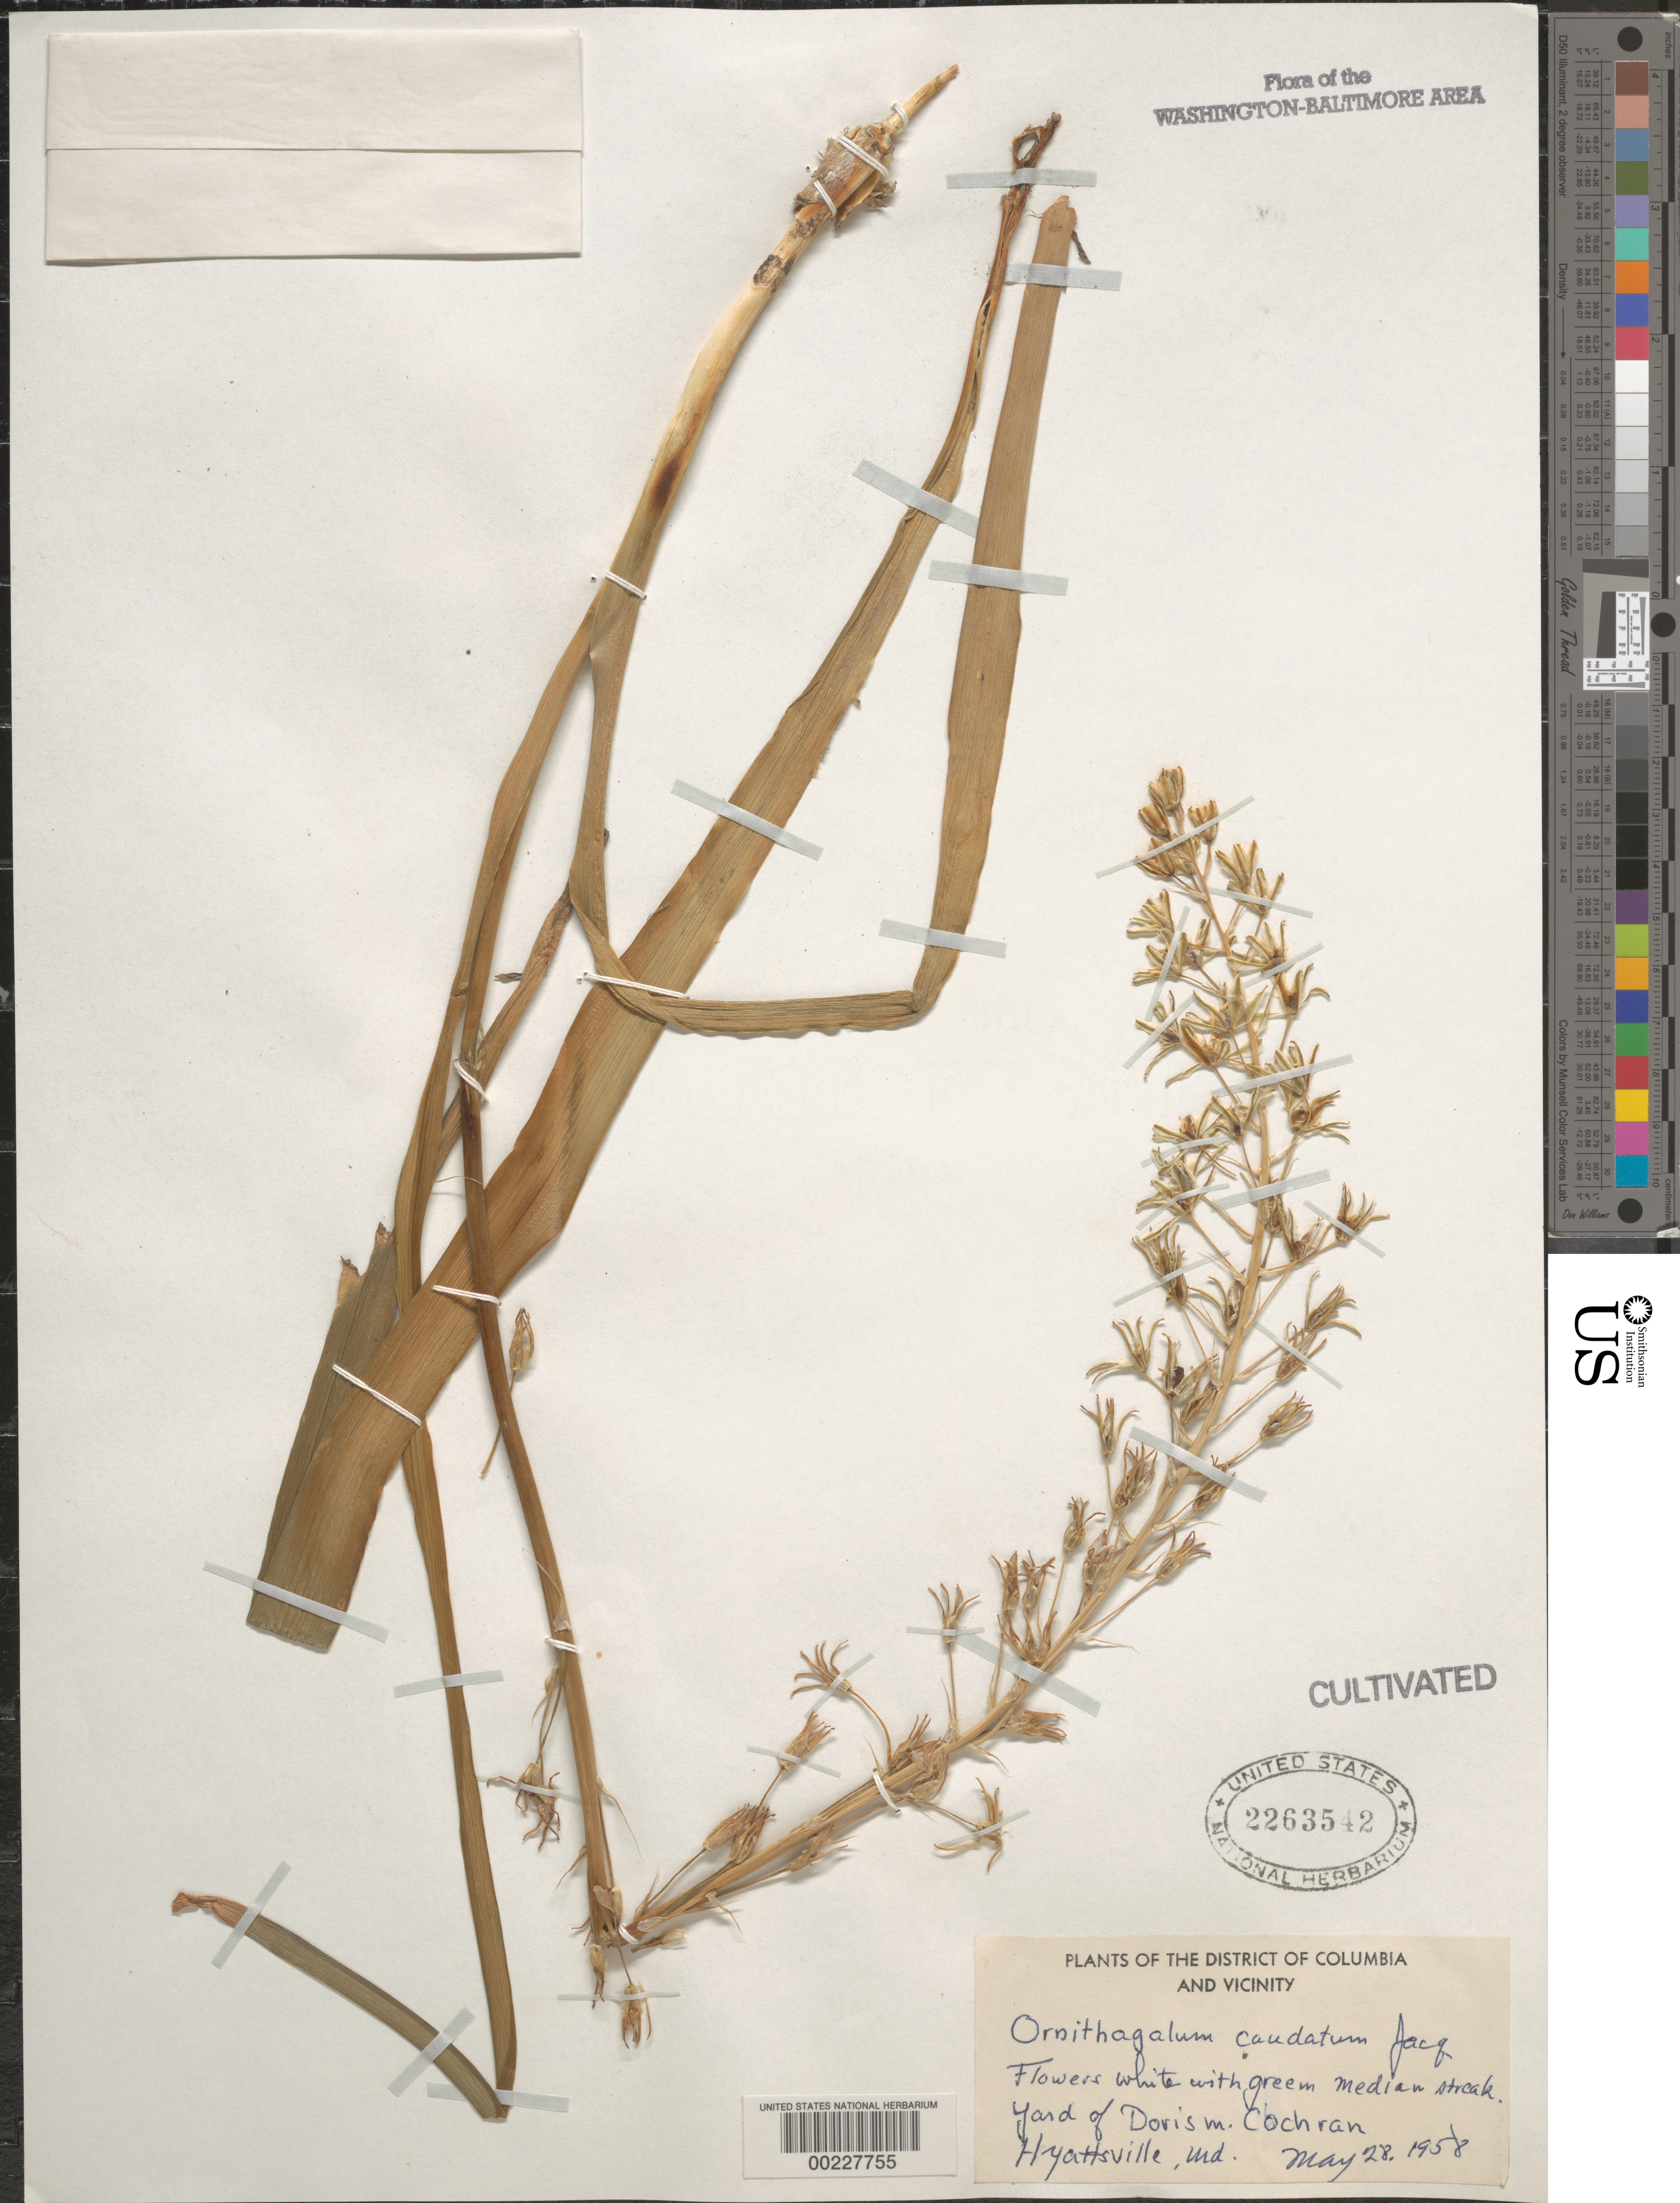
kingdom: Plantae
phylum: Tracheophyta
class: Liliopsida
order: Asparagales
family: Asparagaceae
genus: Ornithogalum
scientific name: Ornithogalum caudatum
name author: Aiton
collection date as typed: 28 May 1958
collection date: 1958-05-28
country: United States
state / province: Maryland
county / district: Prince George's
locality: Hyattsville, yard of D.M. Cochran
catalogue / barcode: US 2263542